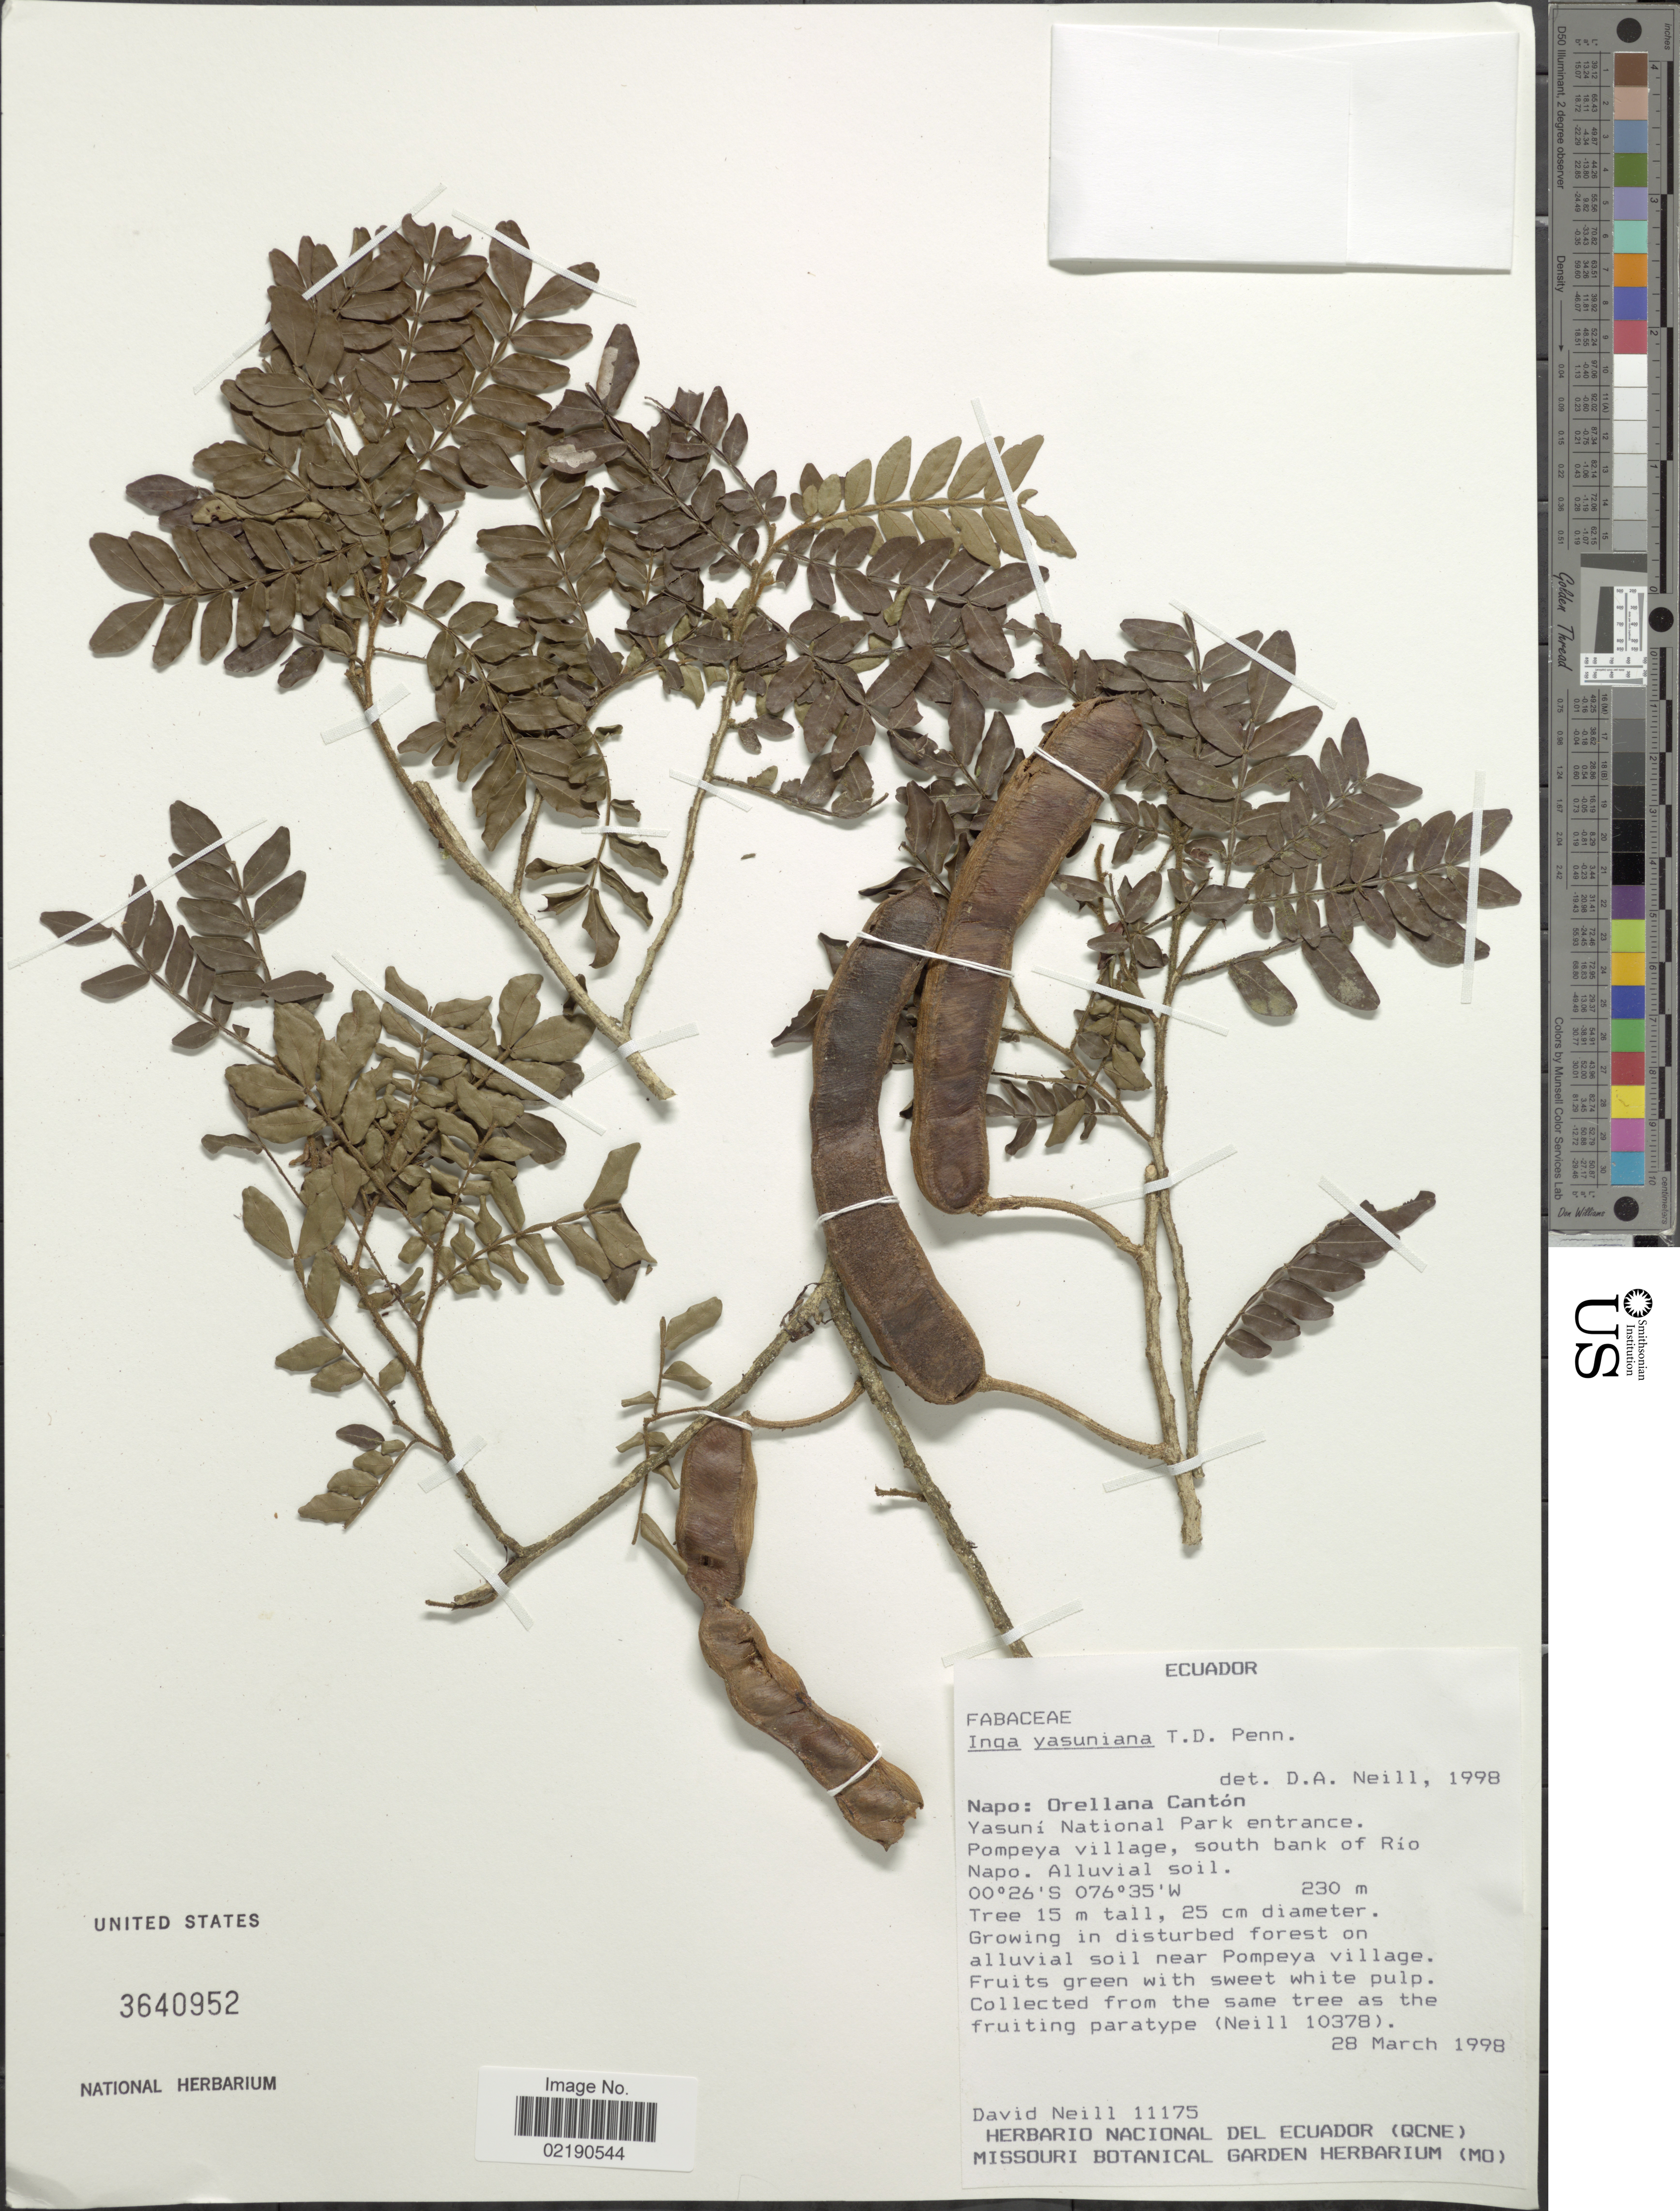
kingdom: Plantae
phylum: Tracheophyta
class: Magnoliopsida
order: Fabales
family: Fabaceae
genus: Inga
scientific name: Inga yasuniana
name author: T.D. Penn.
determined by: Neill, David Alan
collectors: D. Neill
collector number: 11175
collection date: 1998-03-28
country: Ecuador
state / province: Napo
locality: Napo: Orellena Canton. Yasuni National Park entrance. Pompeya village, south bank of Rio Napo.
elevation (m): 230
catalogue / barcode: US 3640952